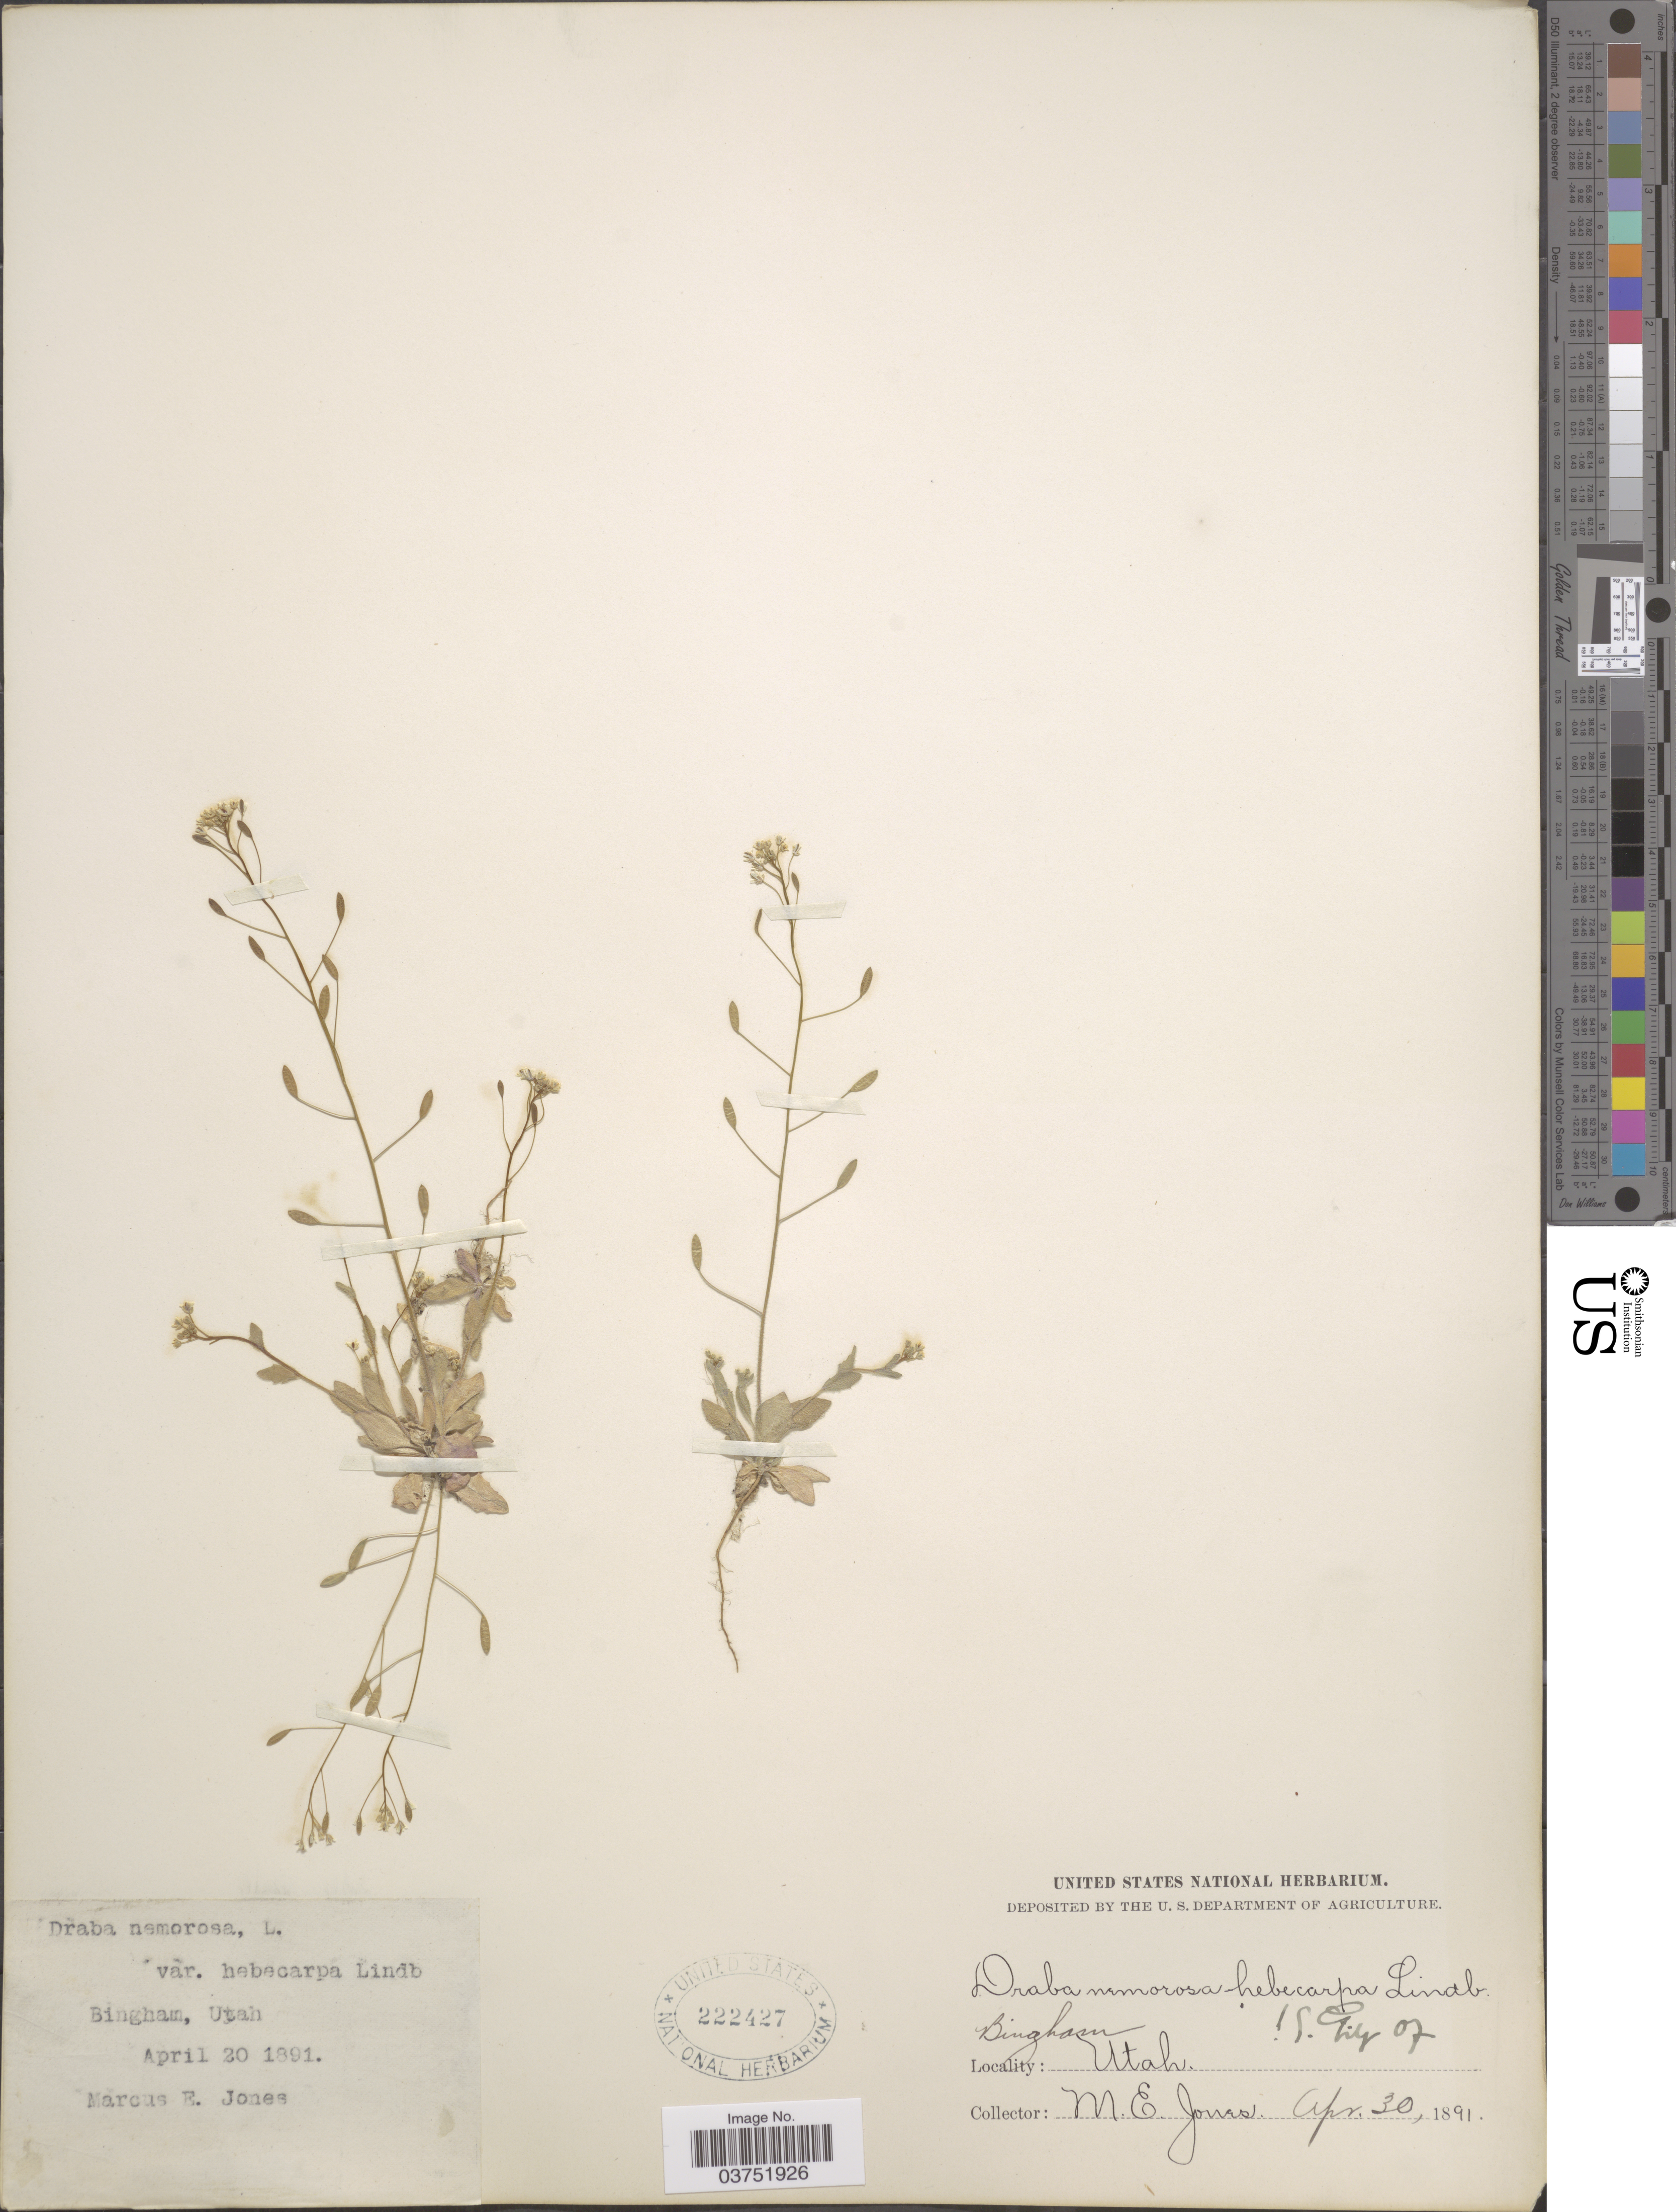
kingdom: Plantae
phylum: Tracheophyta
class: Magnoliopsida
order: Brassicales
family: Brassicaceae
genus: Draba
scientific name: Draba nemorosa var. hebecarpa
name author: Lindblom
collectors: M. E. Jones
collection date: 1891-04-20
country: United States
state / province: Utah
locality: Bingham.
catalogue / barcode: US 222427